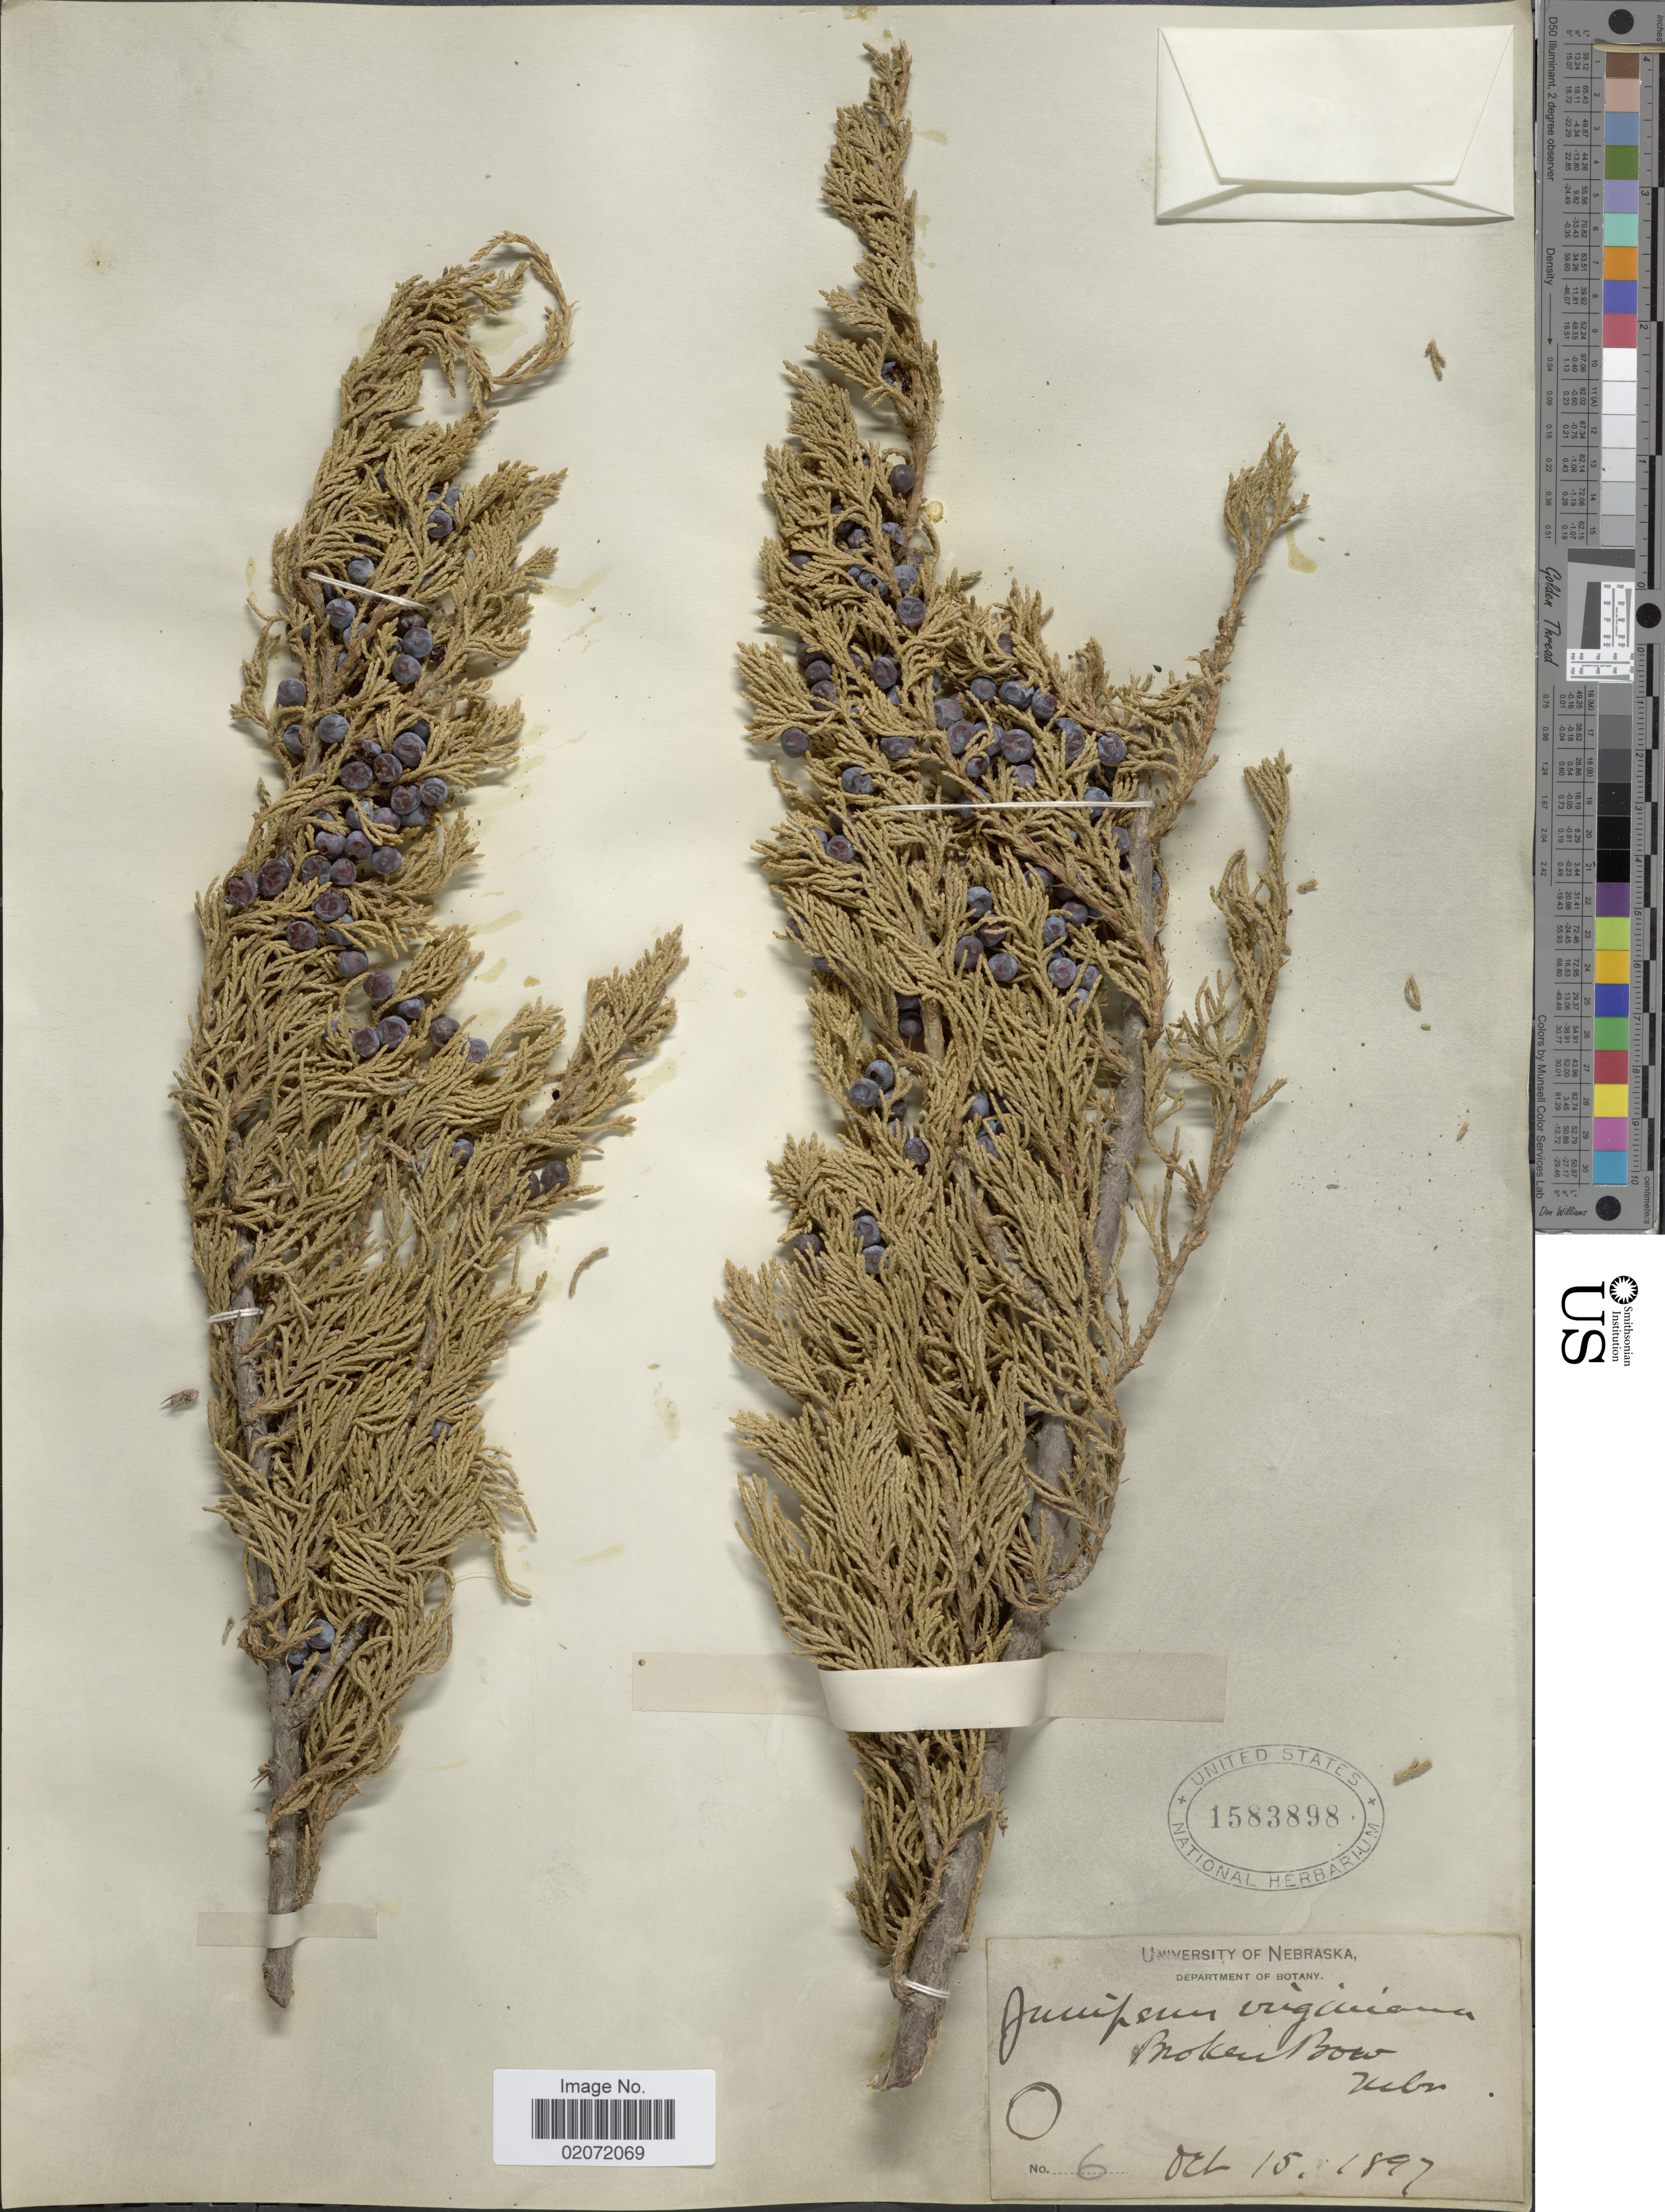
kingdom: Plantae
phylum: Tracheophyta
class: Pinopsida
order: Pinales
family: Cupressaceae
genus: Juniperus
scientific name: Juniperus virginiana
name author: L.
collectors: Department of Botany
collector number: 6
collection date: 1897-10-15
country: United States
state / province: Nebraska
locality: Broken Bow, O.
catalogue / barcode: US 1583898